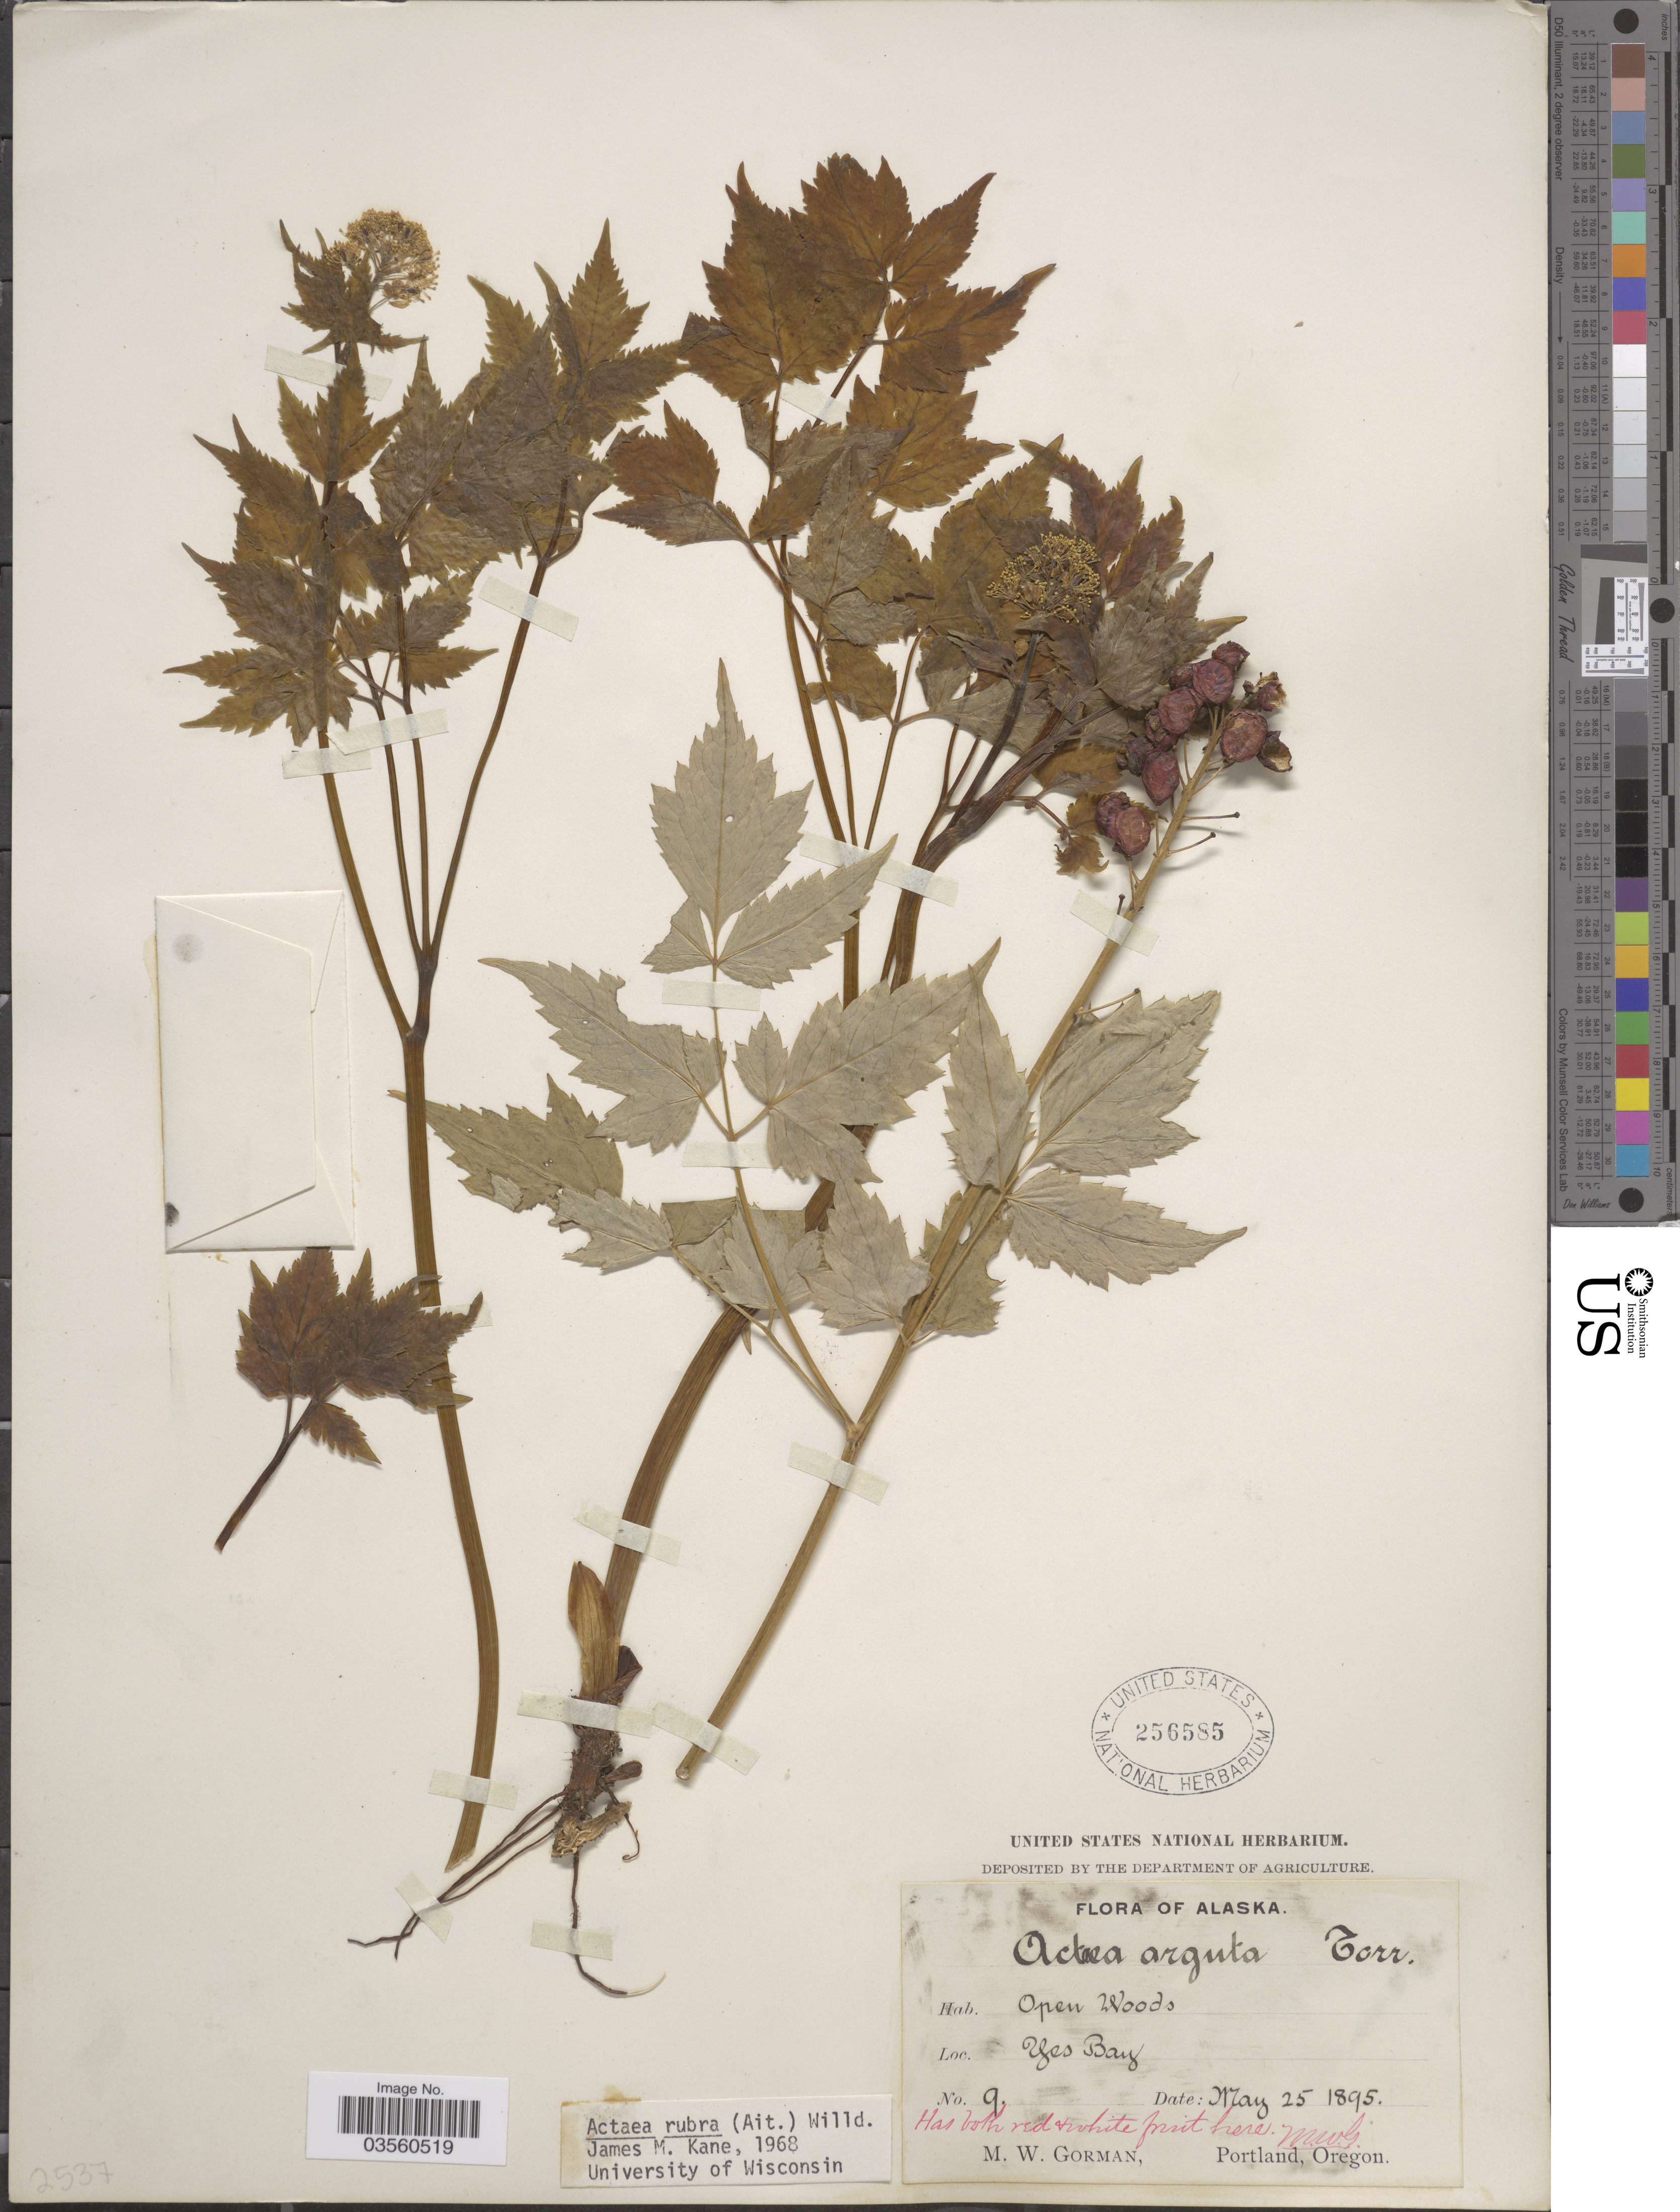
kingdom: Plantae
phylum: Tracheophyta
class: Magnoliopsida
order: Ranunculales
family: Ranunculaceae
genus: Actaea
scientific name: Actaea rubra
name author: (Aiton) Willd.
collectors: M. W. Gorman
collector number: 9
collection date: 1895-05-25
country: United States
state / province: Alaska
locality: Yes Bay.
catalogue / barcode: US 256585